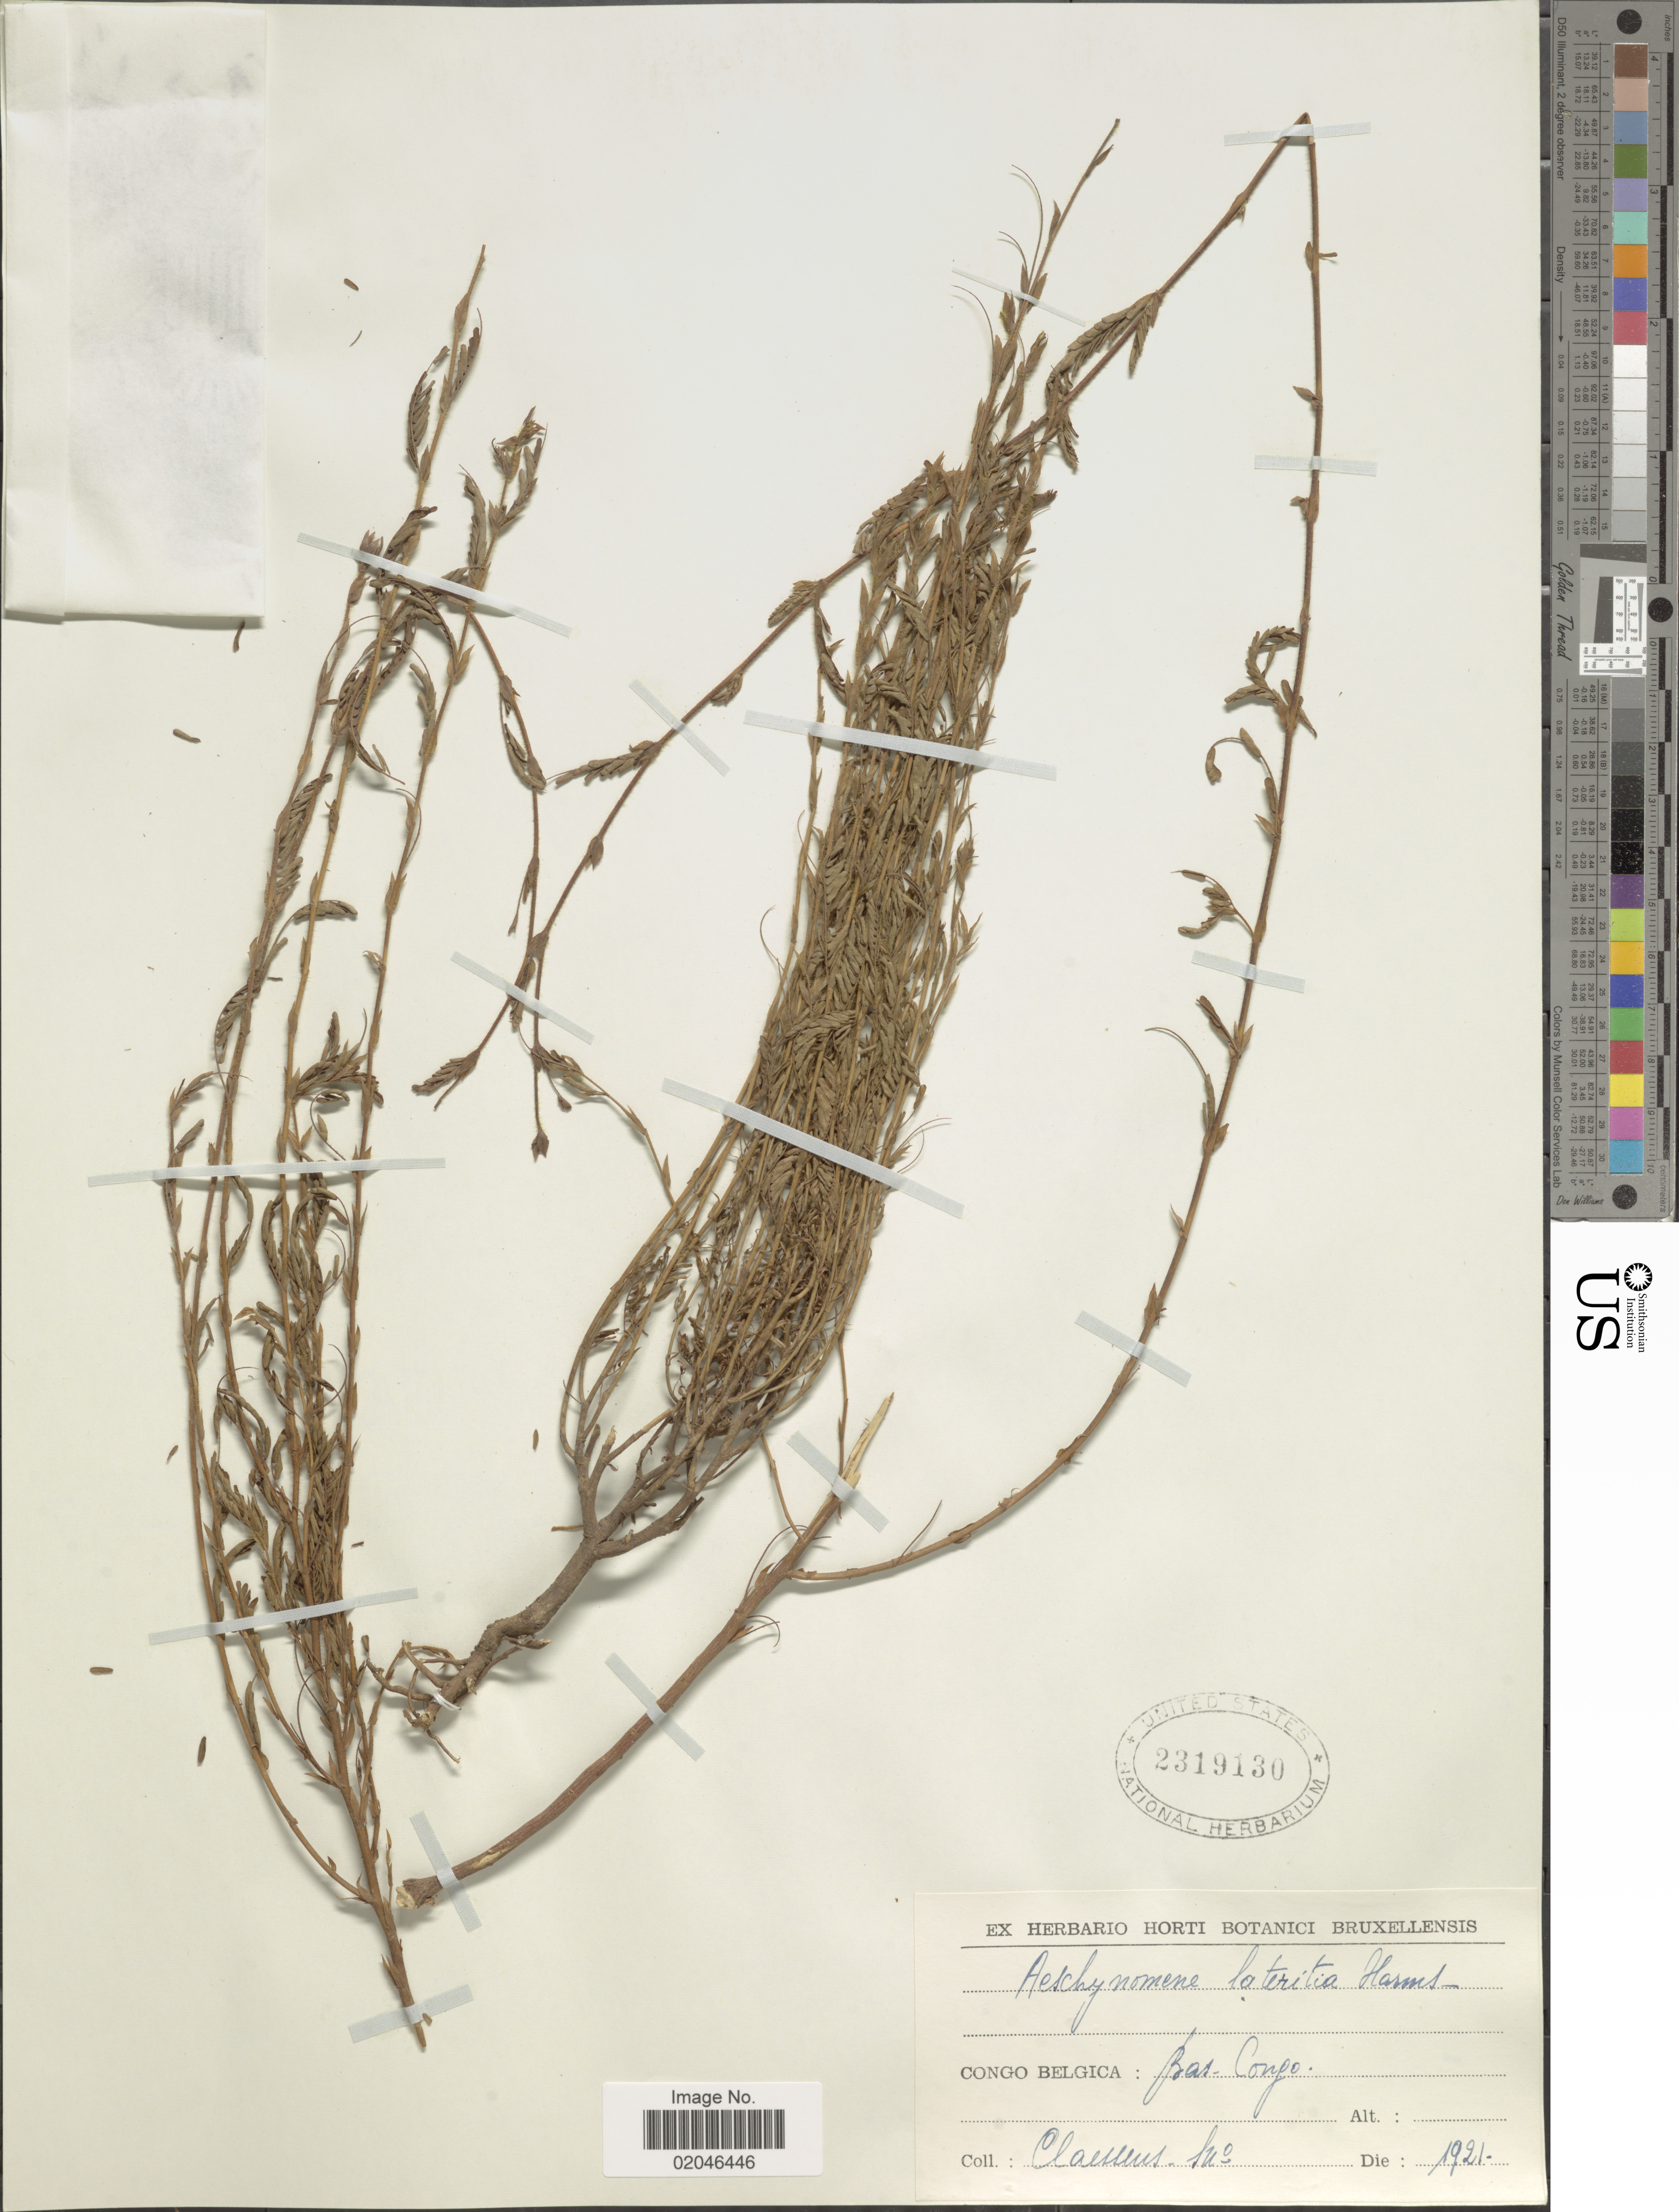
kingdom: Plantae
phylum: Tracheophyta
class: Magnoliopsida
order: Fabales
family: Fabaceae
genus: Aeschynomene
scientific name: Aeschynomene lateritia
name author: Harms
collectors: -. Claessens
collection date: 1921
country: Congo, Democratic Republic of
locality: Congo Belgica: Bas-Congo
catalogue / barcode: US 2319130